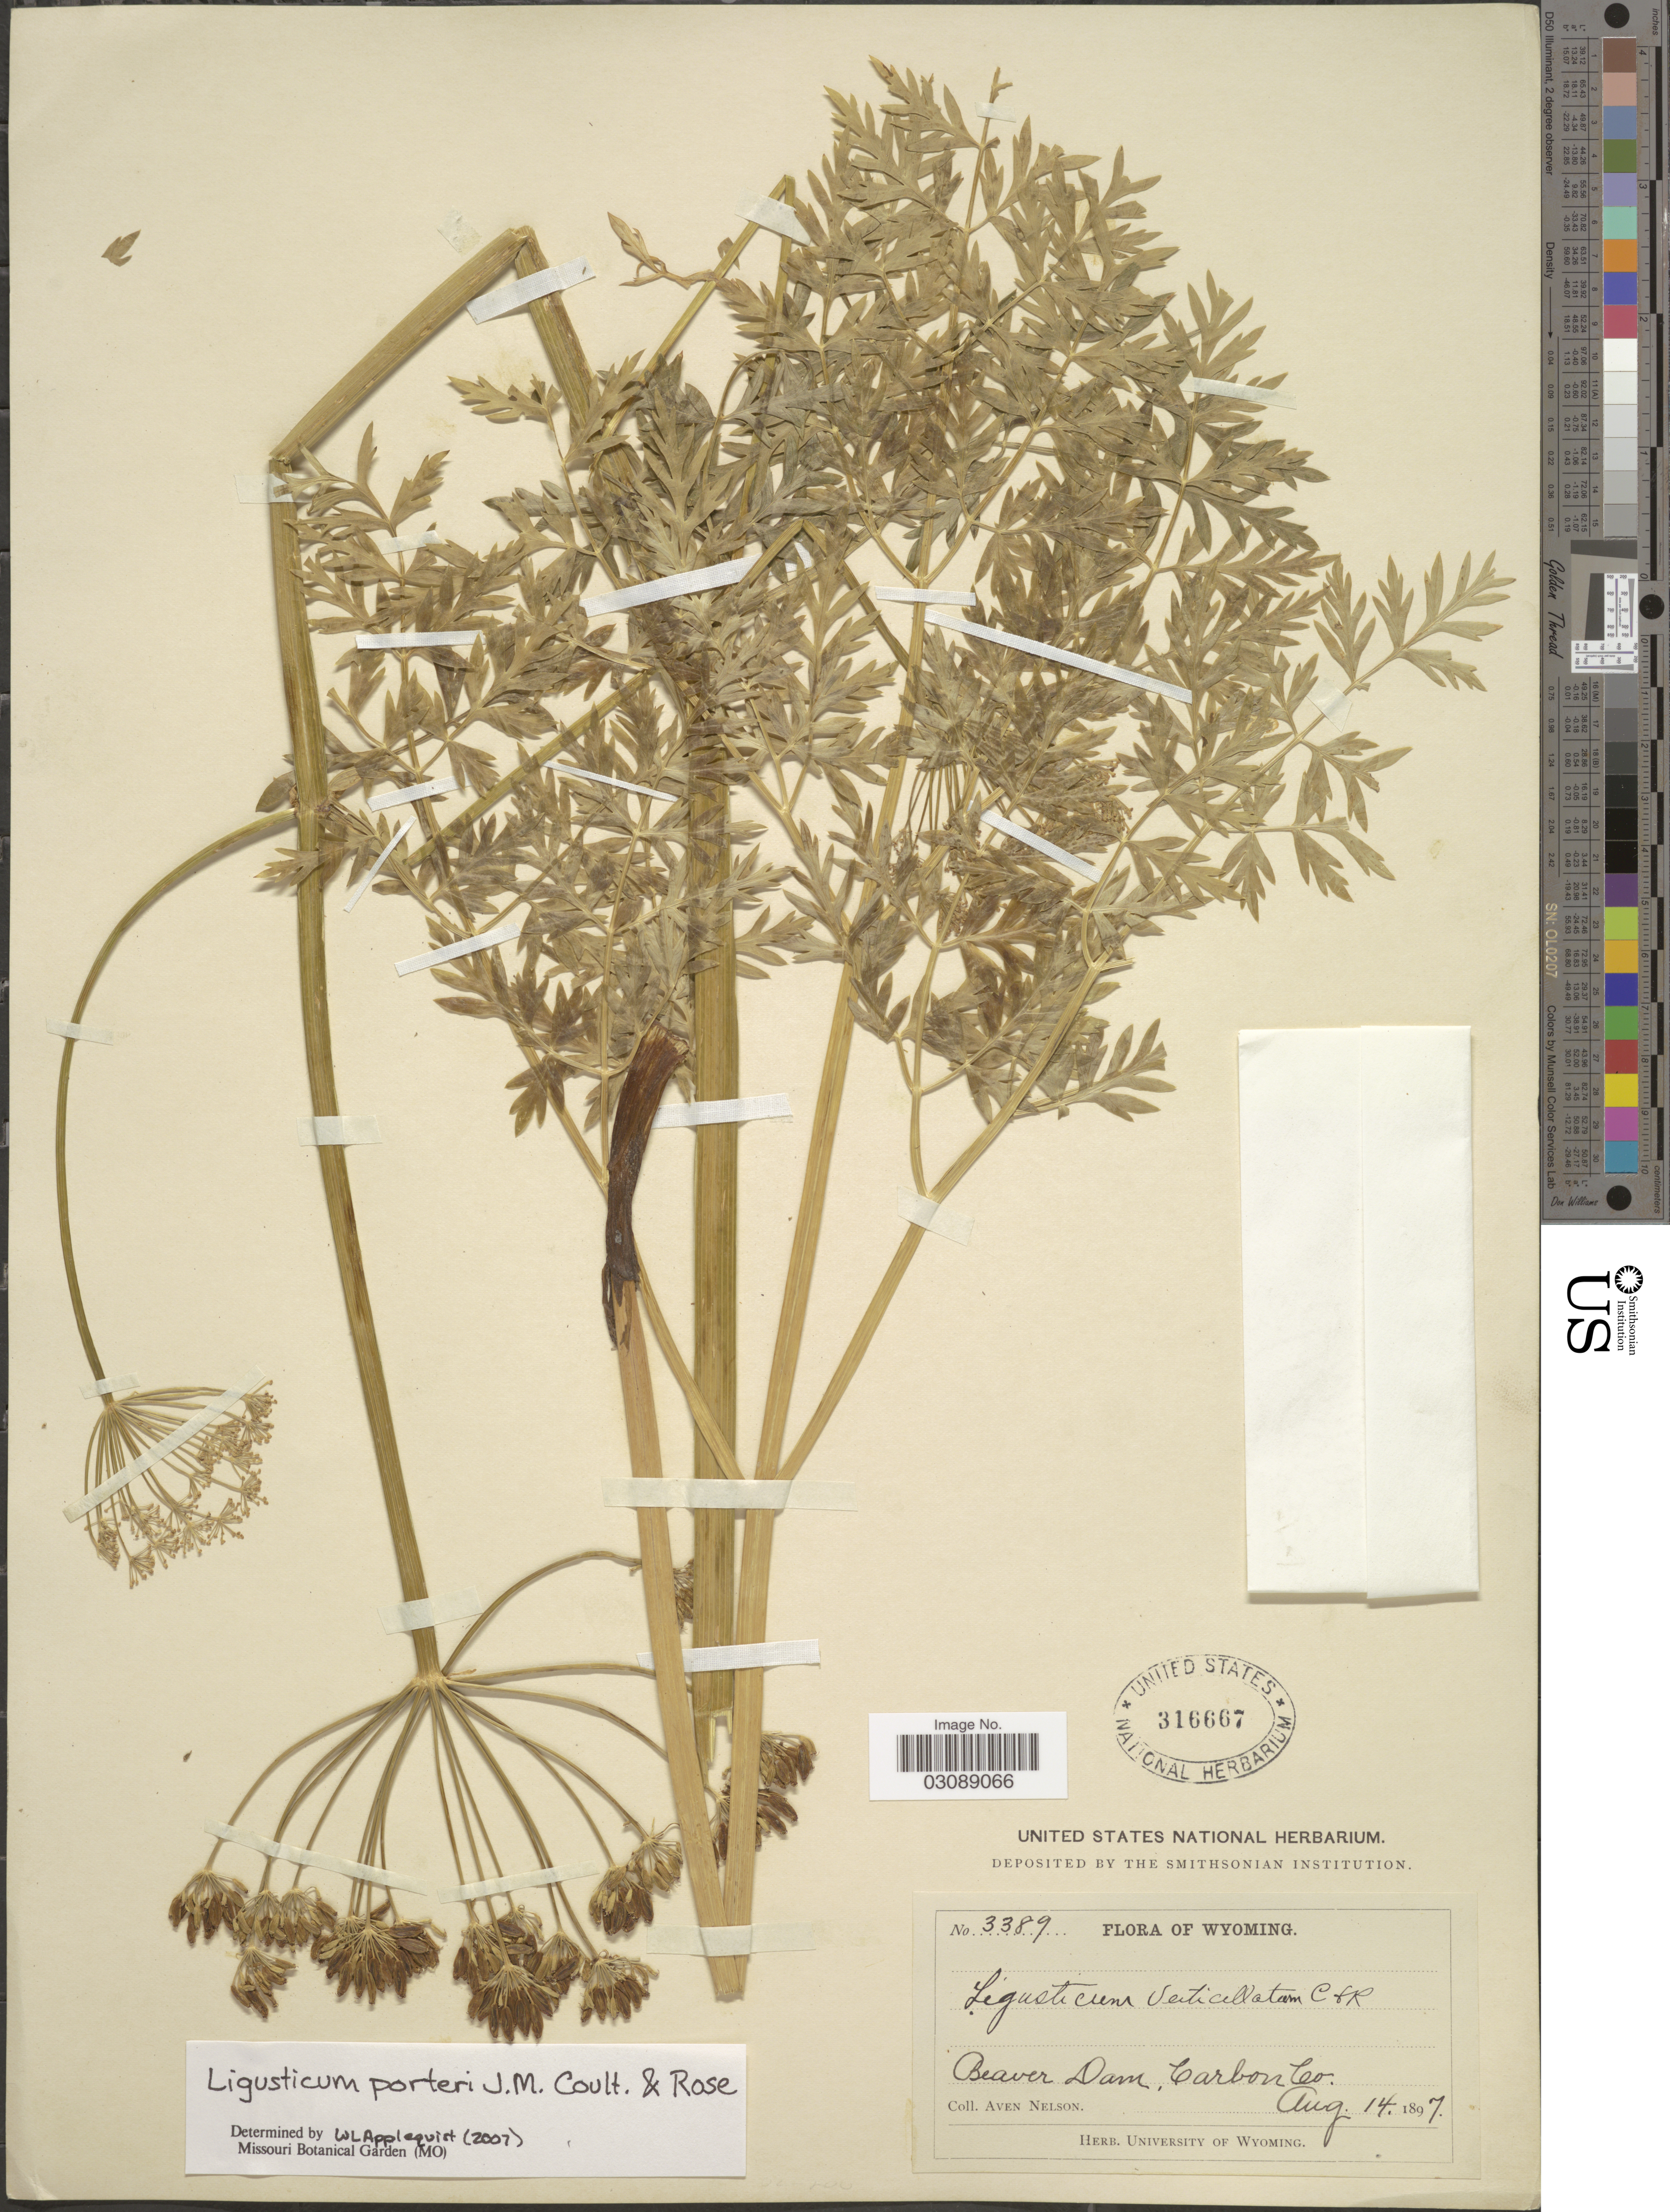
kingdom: Plantae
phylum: Tracheophyta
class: Magnoliopsida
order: Apiales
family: Apiaceae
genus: Ligusticum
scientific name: Ligusticum porteri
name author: J.M. Coult. & Rose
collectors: A. Nelson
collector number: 3389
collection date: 1897-08-14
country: United States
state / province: Wyoming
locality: Beaver Dam, Carbon Co.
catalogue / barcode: US 316667